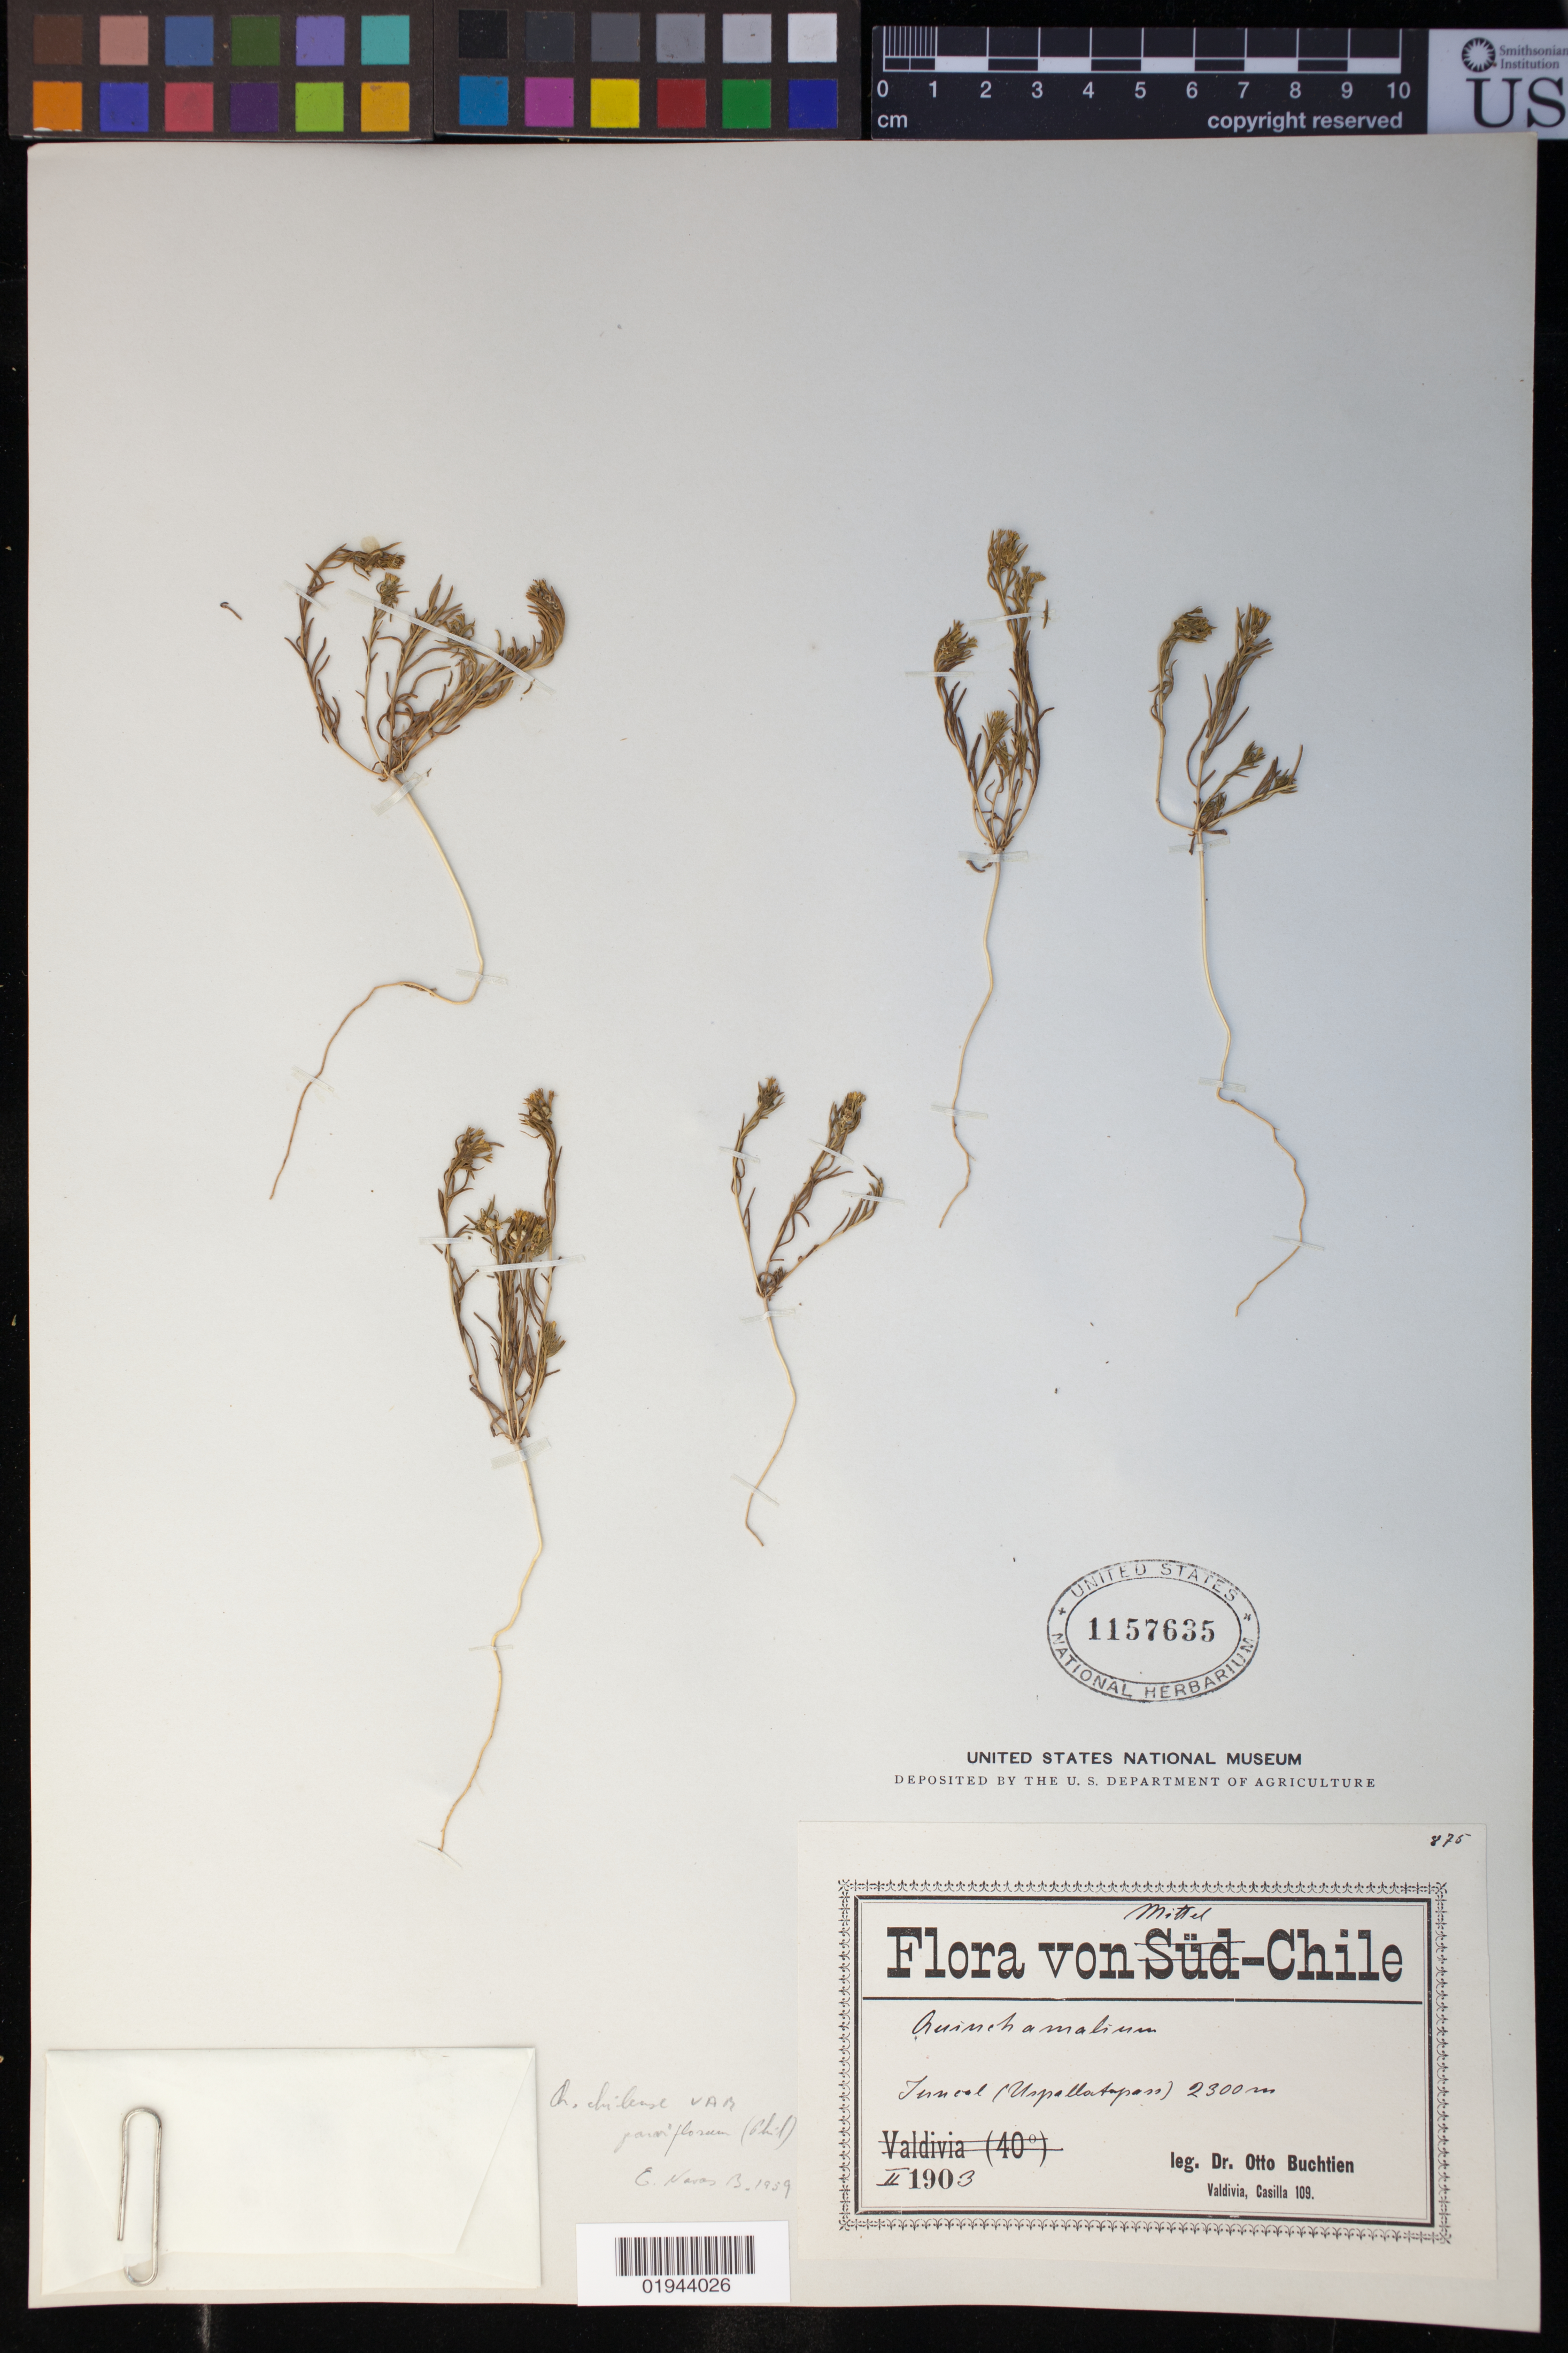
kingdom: Plantae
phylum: Tracheophyta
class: Magnoliopsida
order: Santalales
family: Schoepfiaceae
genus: Quinchamalium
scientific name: Quinchamalium parviflorum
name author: Phil.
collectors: O. Buchtien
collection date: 1903-02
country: Chile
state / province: Valparaíso (V)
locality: Uspallatapass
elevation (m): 2300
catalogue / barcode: US 1157635